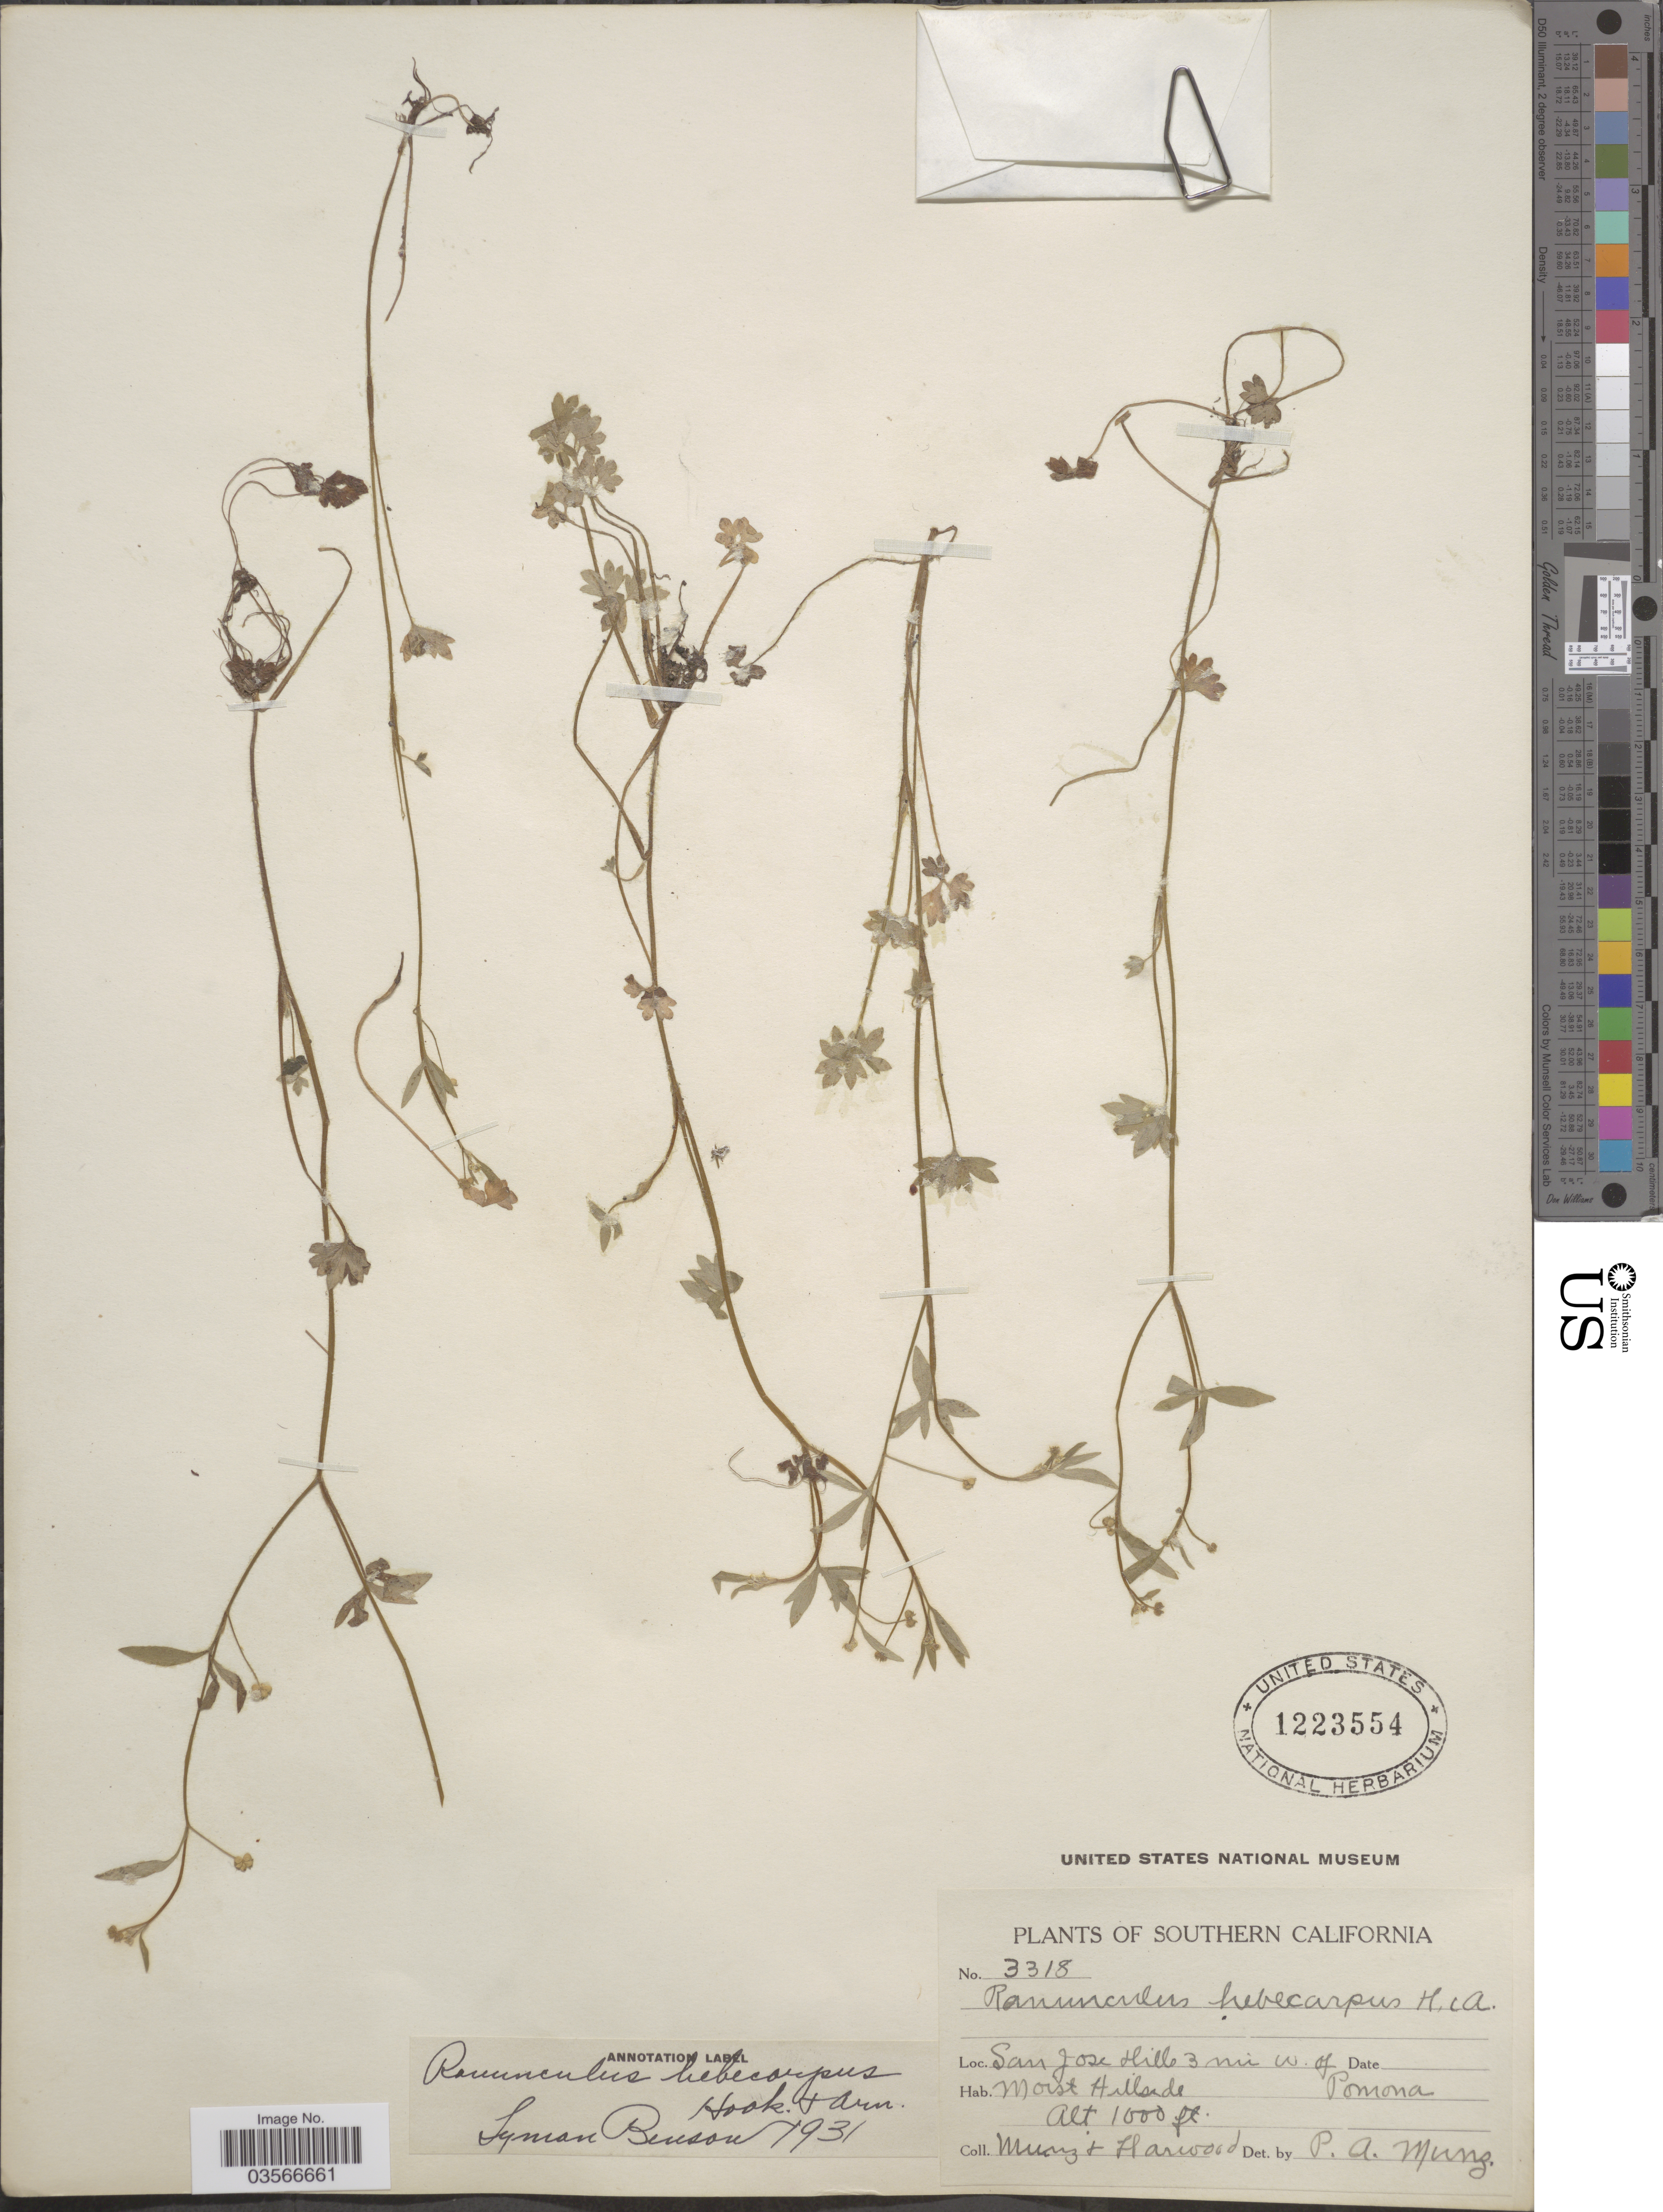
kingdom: Plantae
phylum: Tracheophyta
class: Magnoliopsida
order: Ranunculales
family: Ranunculaceae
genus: Ranunculus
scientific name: Ranunculus hebecarpus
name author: Hook. & Arn.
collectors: -. Munz & Harwood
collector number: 3318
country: United States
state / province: California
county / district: Los Angeles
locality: Southern California. San Jose Hills 3 mi W. of Pomona.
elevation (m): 305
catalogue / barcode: US 1223554